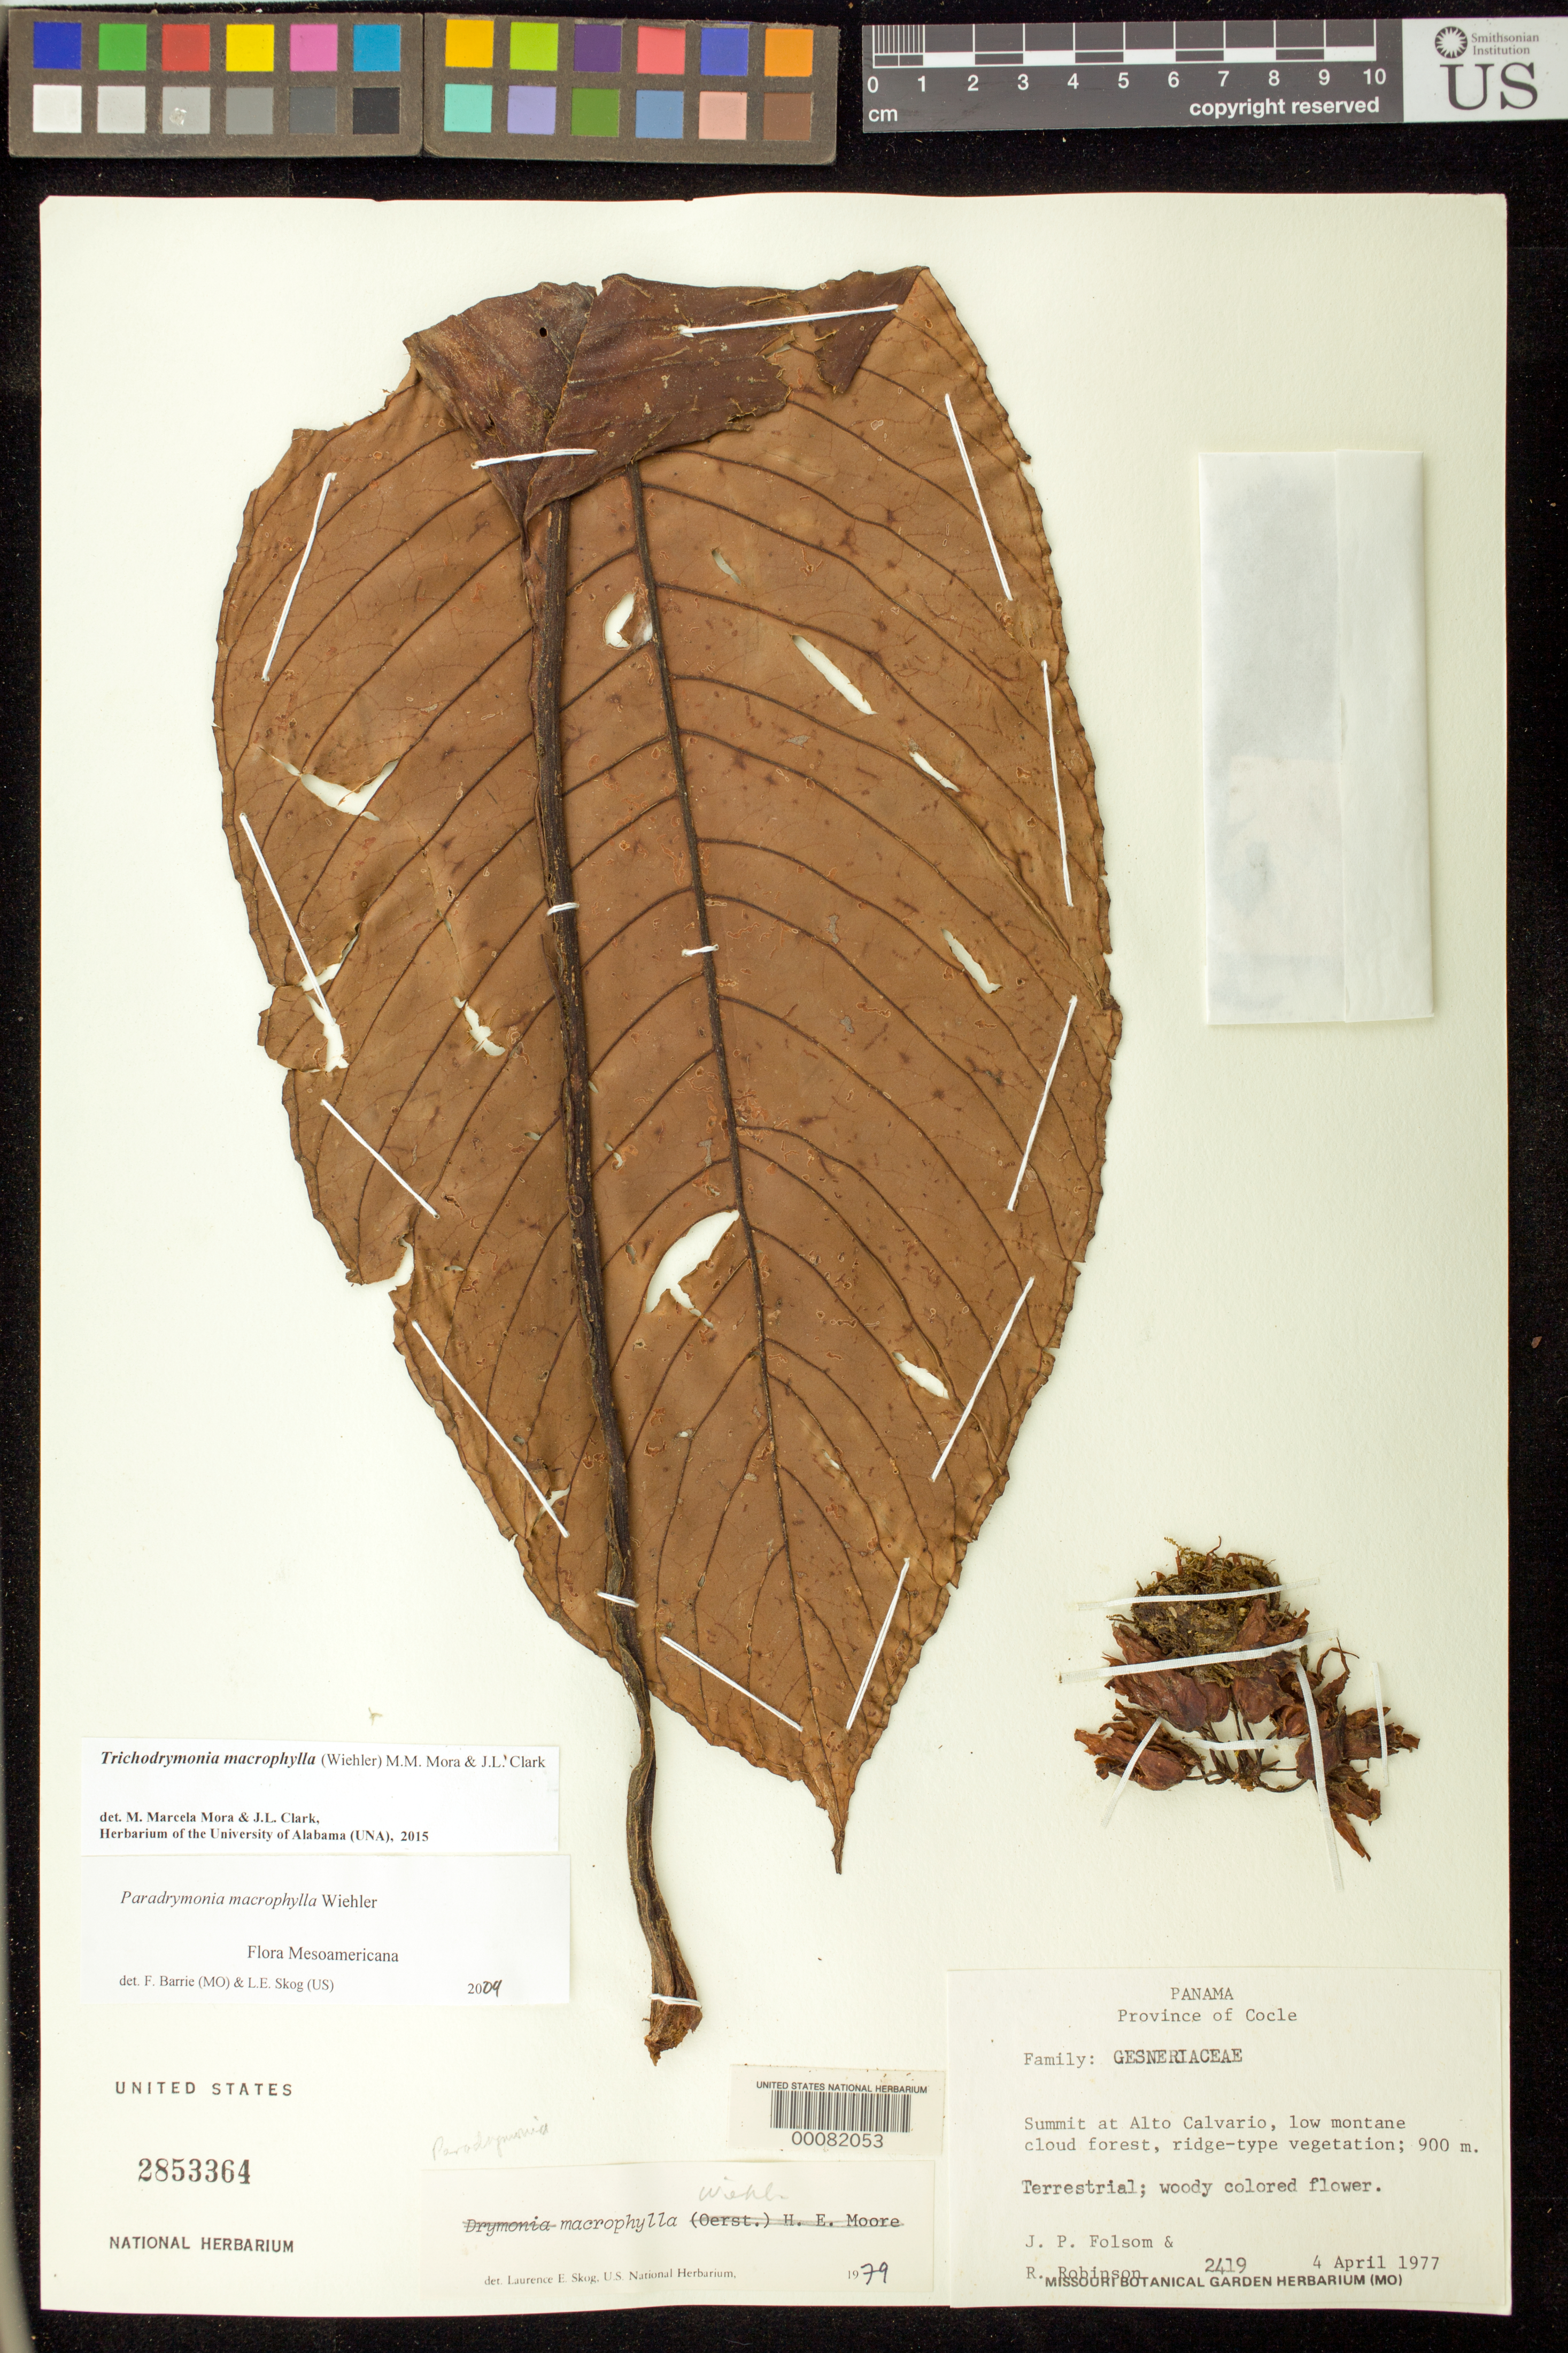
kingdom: Plantae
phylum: Tracheophyta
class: Magnoliopsida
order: Lamiales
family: Gesneriaceae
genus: Trichodrymonia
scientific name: Trichodrymonia macrophylla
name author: (Wiehler) M.M. Mora & J.L. Clark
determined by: Mora, M. M.; Clark, J. L.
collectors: J. P. Folsom & R. Robinson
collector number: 2419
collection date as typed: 04 Apr 1977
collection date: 1977-04-04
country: Panama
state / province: Coclé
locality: Summit at Alto Calvario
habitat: Low montane cloud forest, ridge-type vegetation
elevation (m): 900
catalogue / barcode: US 2853364